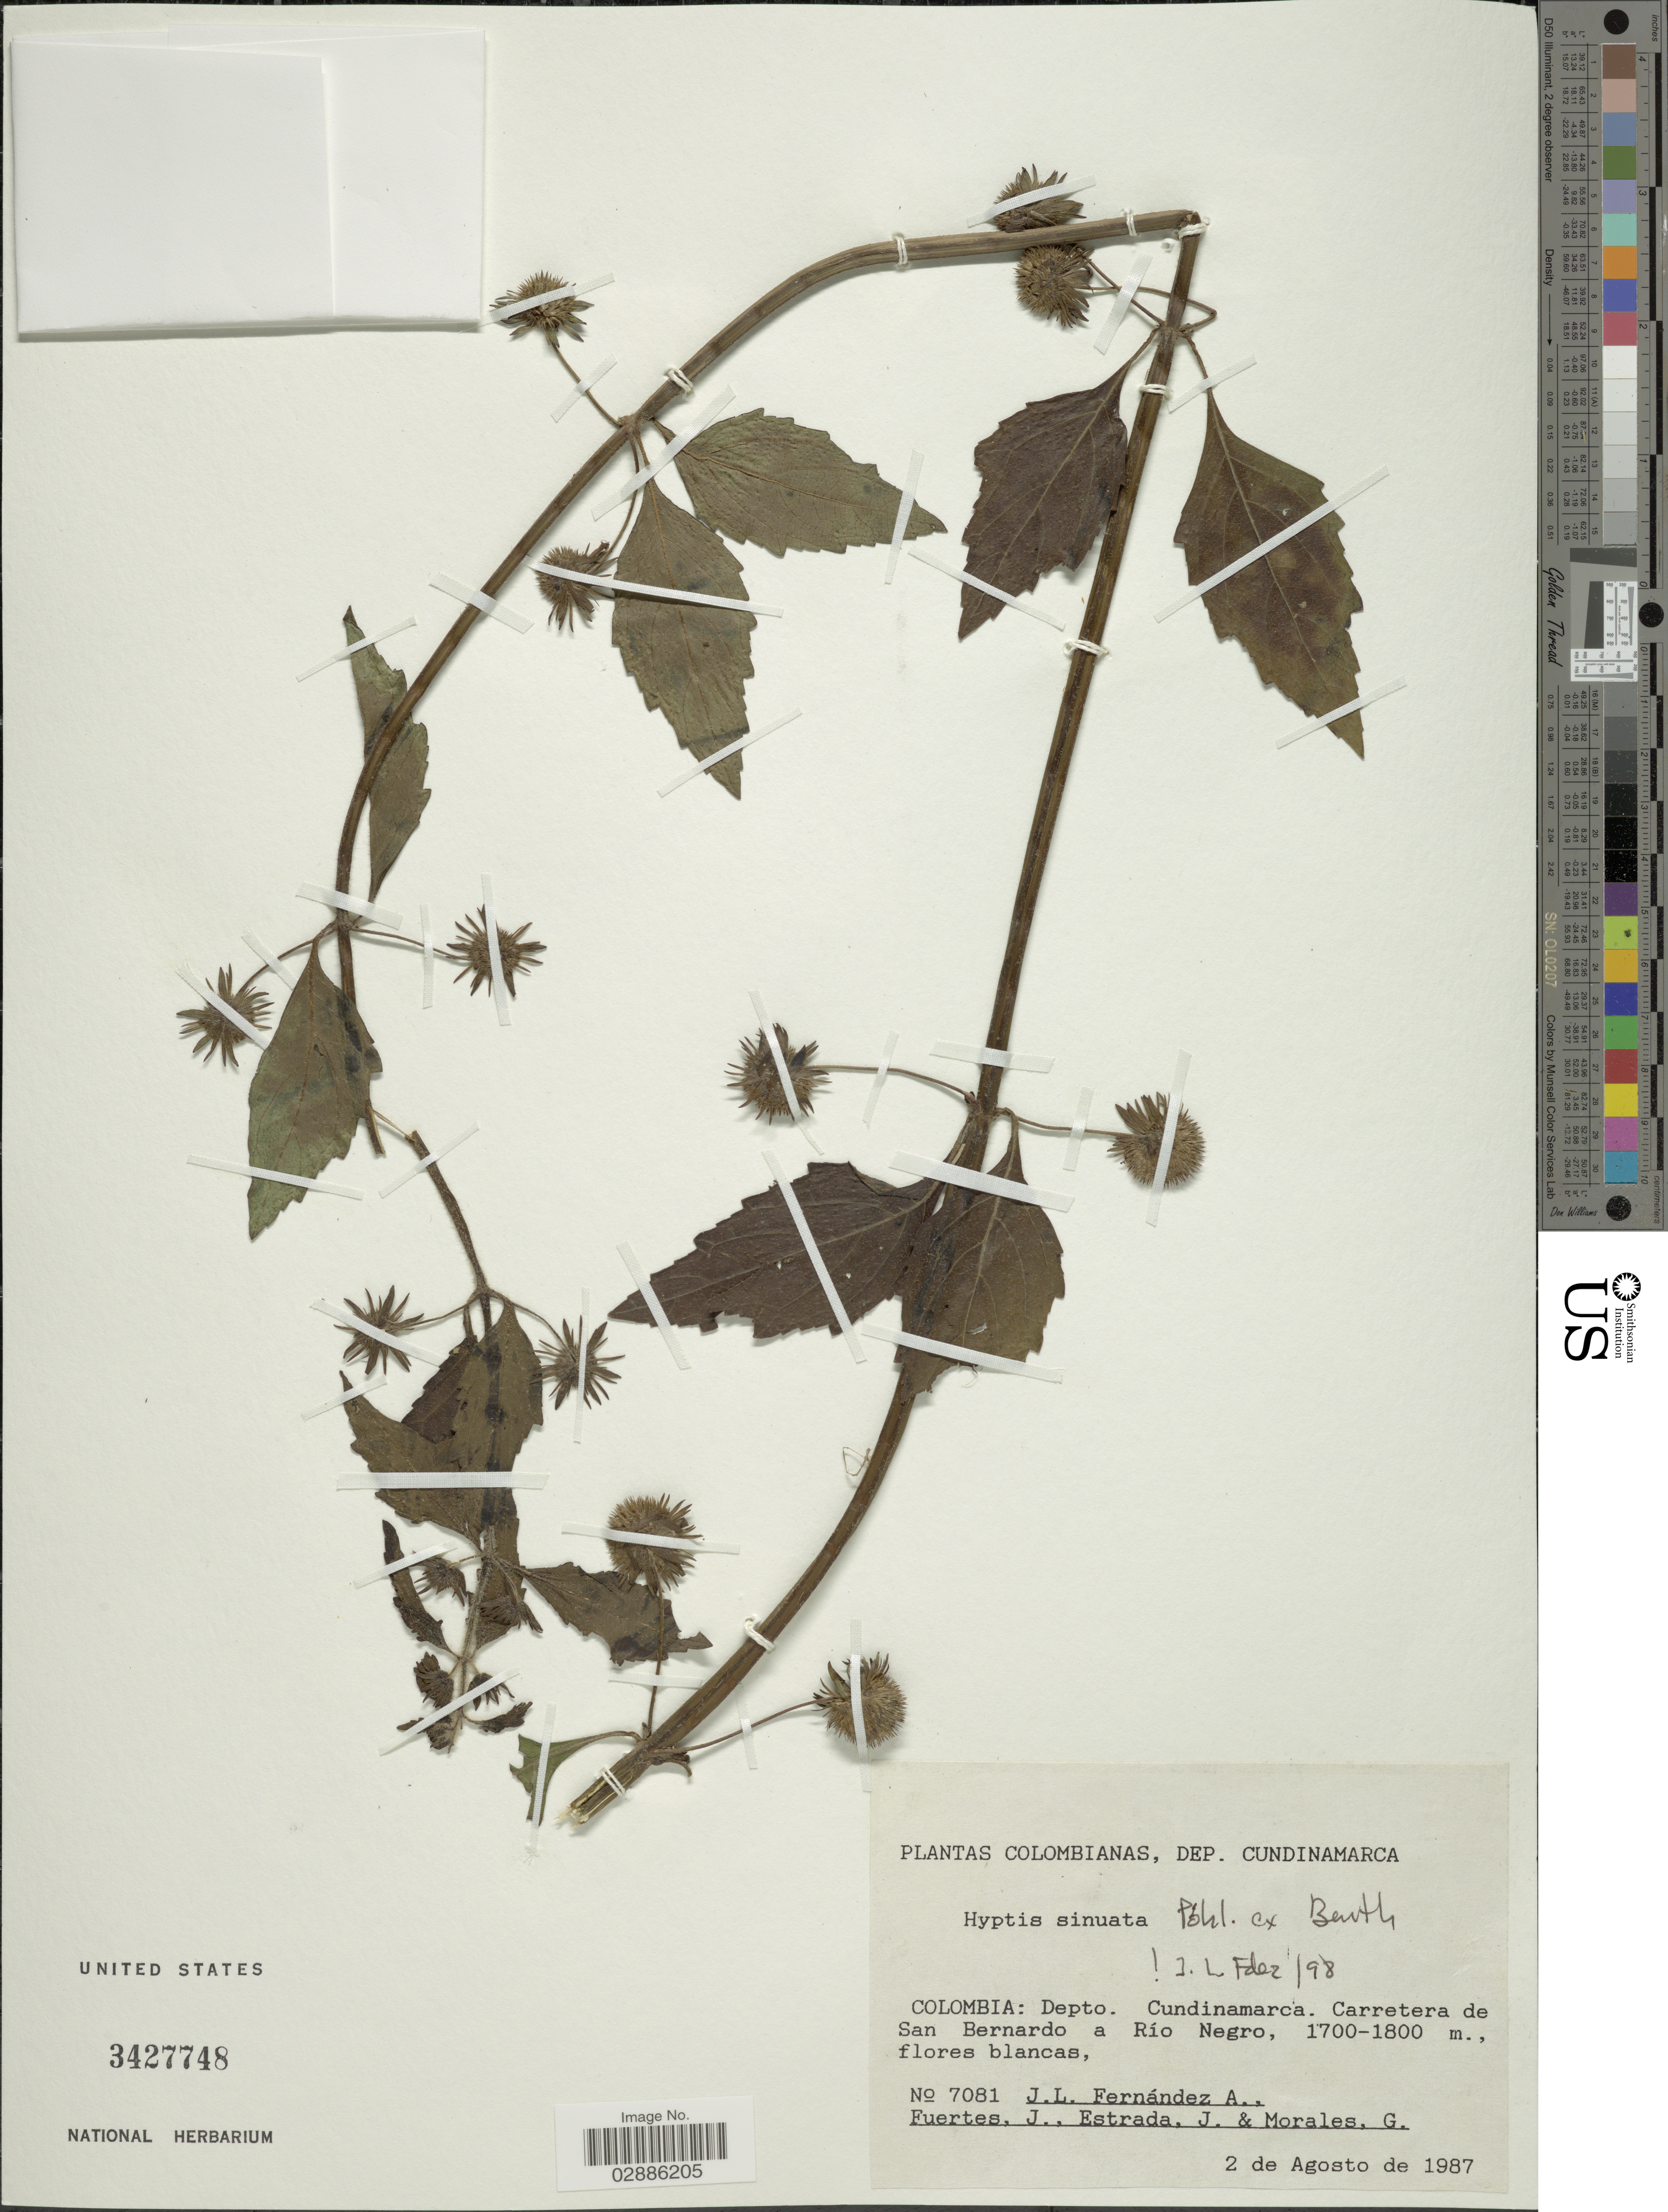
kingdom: Plantae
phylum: Tracheophyta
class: Magnoliopsida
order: Lamiales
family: Lamiaceae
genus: Hyptis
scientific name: Hyptis sinuata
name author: Pohl ex Benth.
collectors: J. Fernandez-Alonso, J. Fuertes, J. Estrada & G. Morales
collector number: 7081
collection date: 1987-08-02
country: Colombia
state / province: Cundinamarca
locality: Depto. Cundinamarca. Carretera de San Bernardo a Río Negro.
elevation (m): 1700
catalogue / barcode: US 3427748